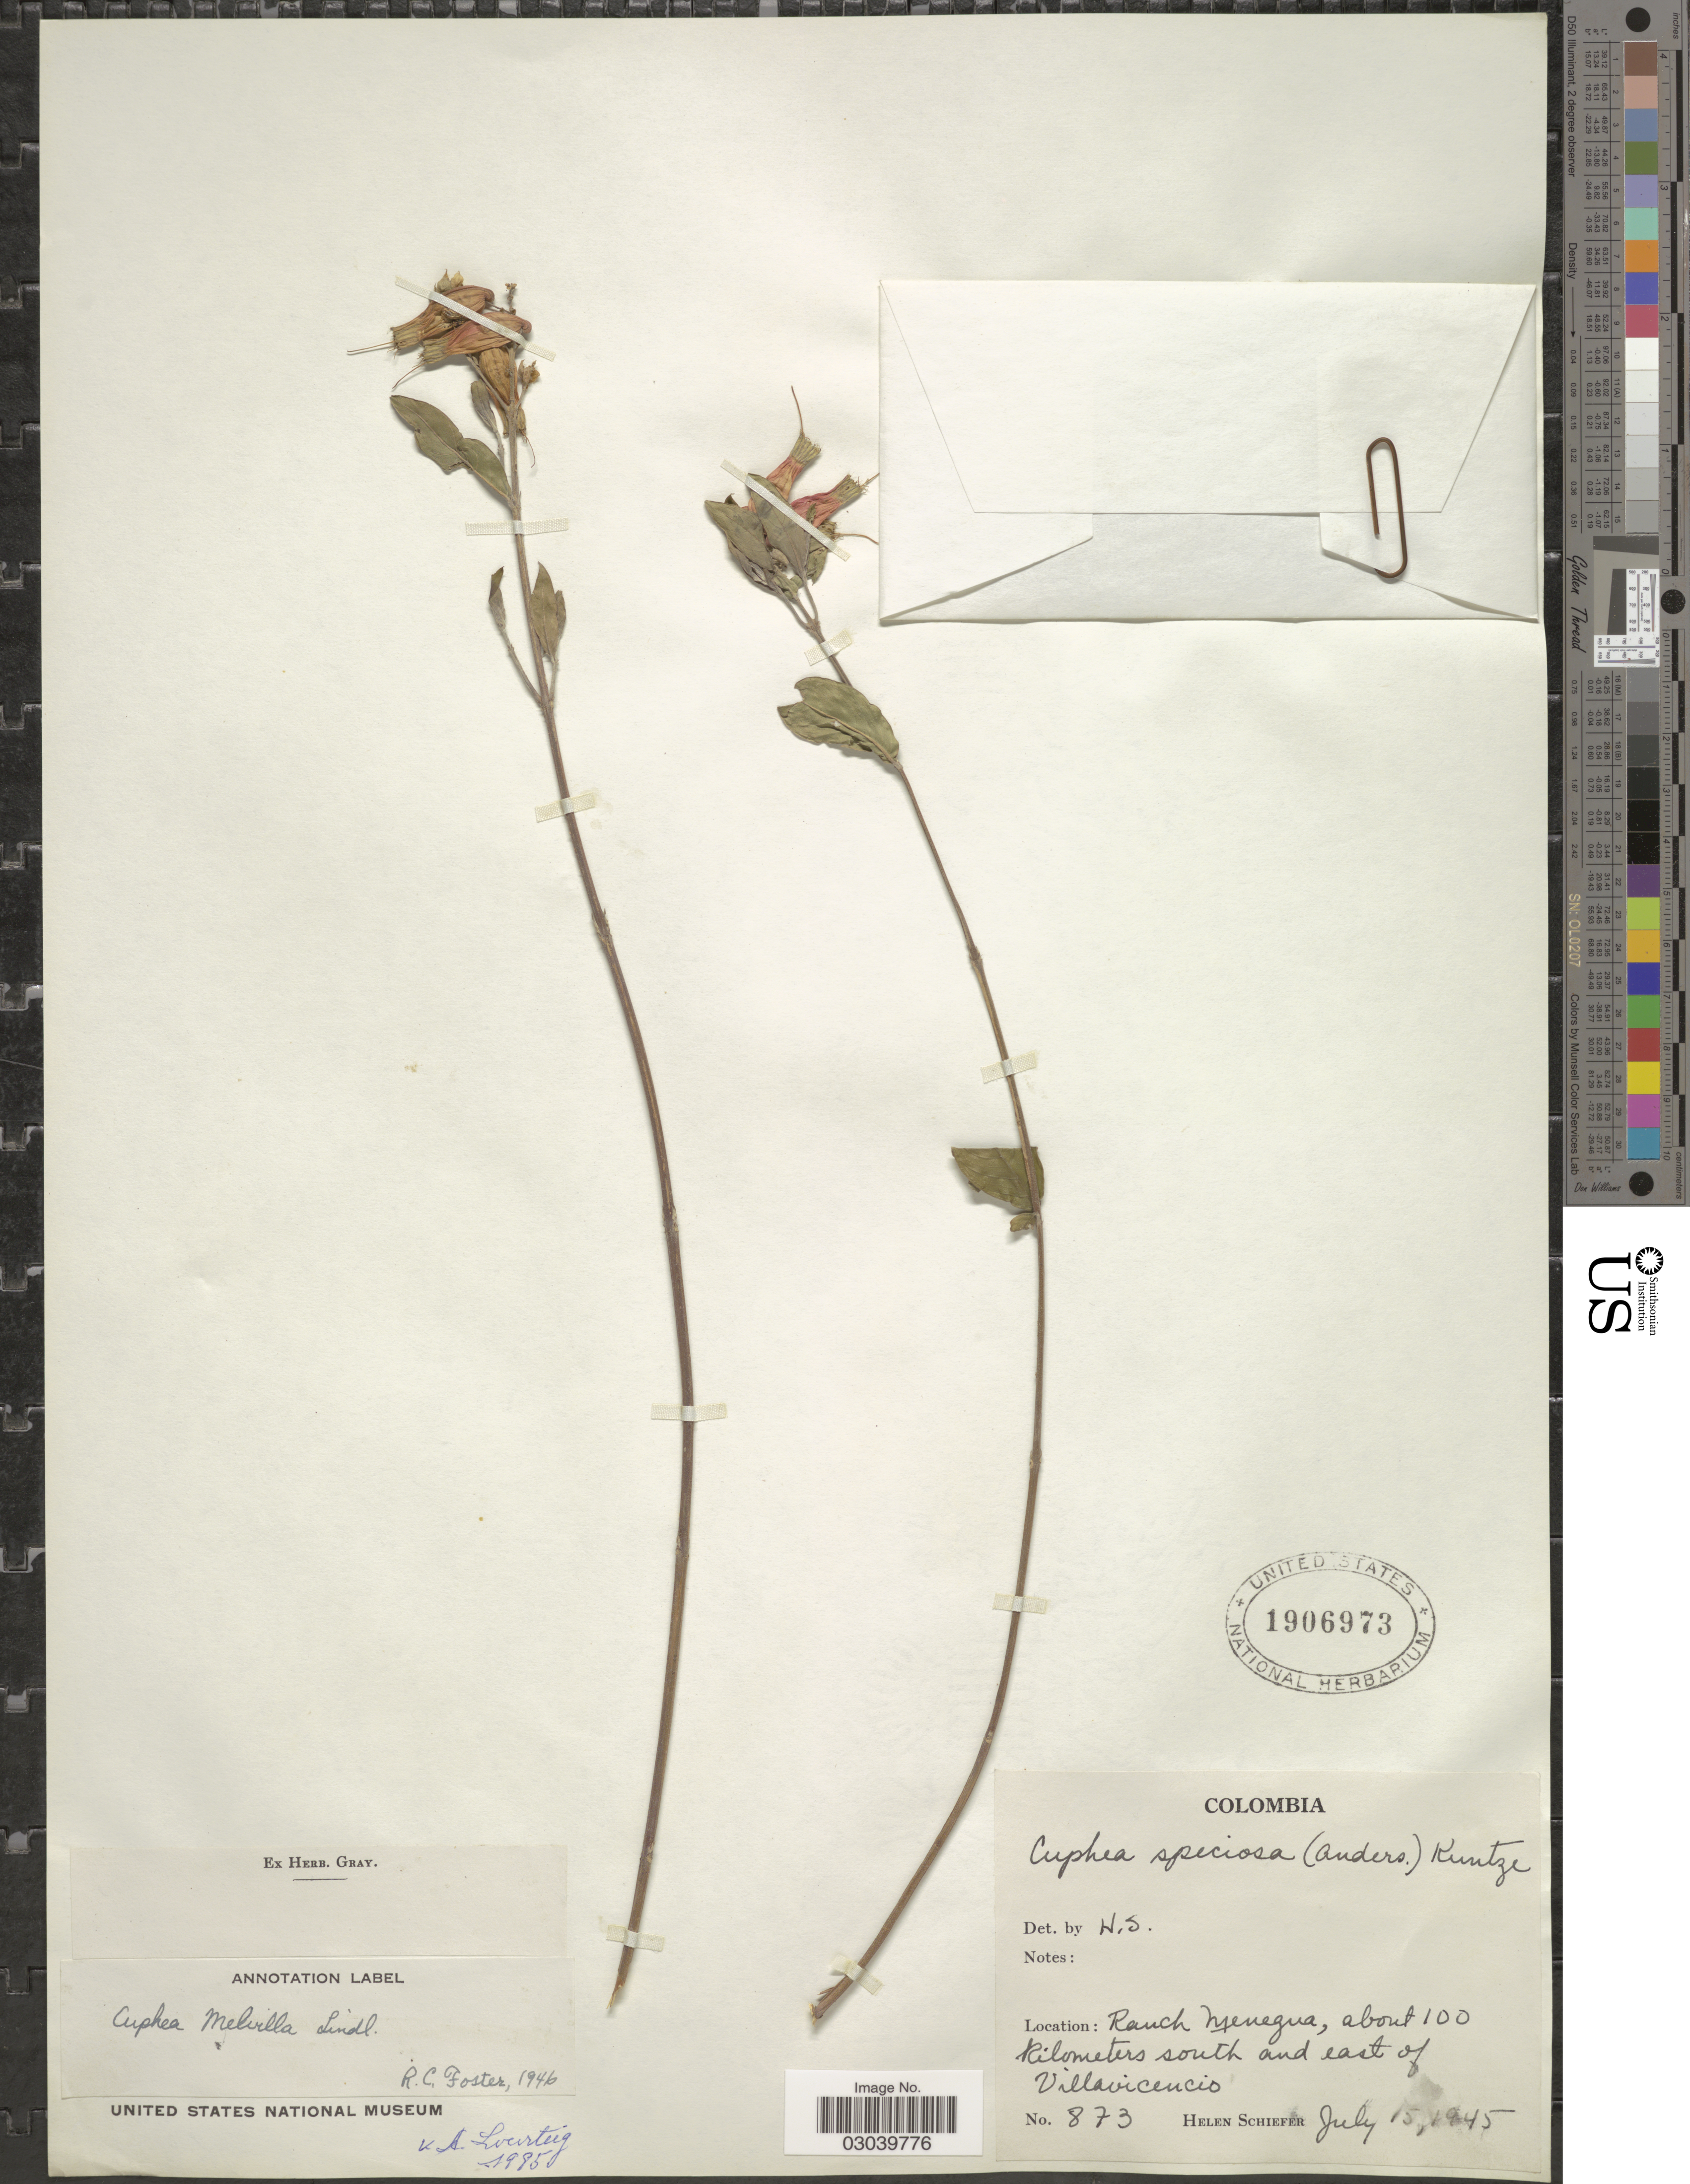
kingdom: Plantae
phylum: Tracheophyta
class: Magnoliopsida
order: Myrtales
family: Lythraceae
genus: Cuphea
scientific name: Cuphea melvilla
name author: Lindl.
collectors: H. Schiefer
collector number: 873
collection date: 1945-07-15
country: Colombia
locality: Ranch Menegua, about 100 kilometers south and east of Villavicencio.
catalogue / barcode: US 1906973